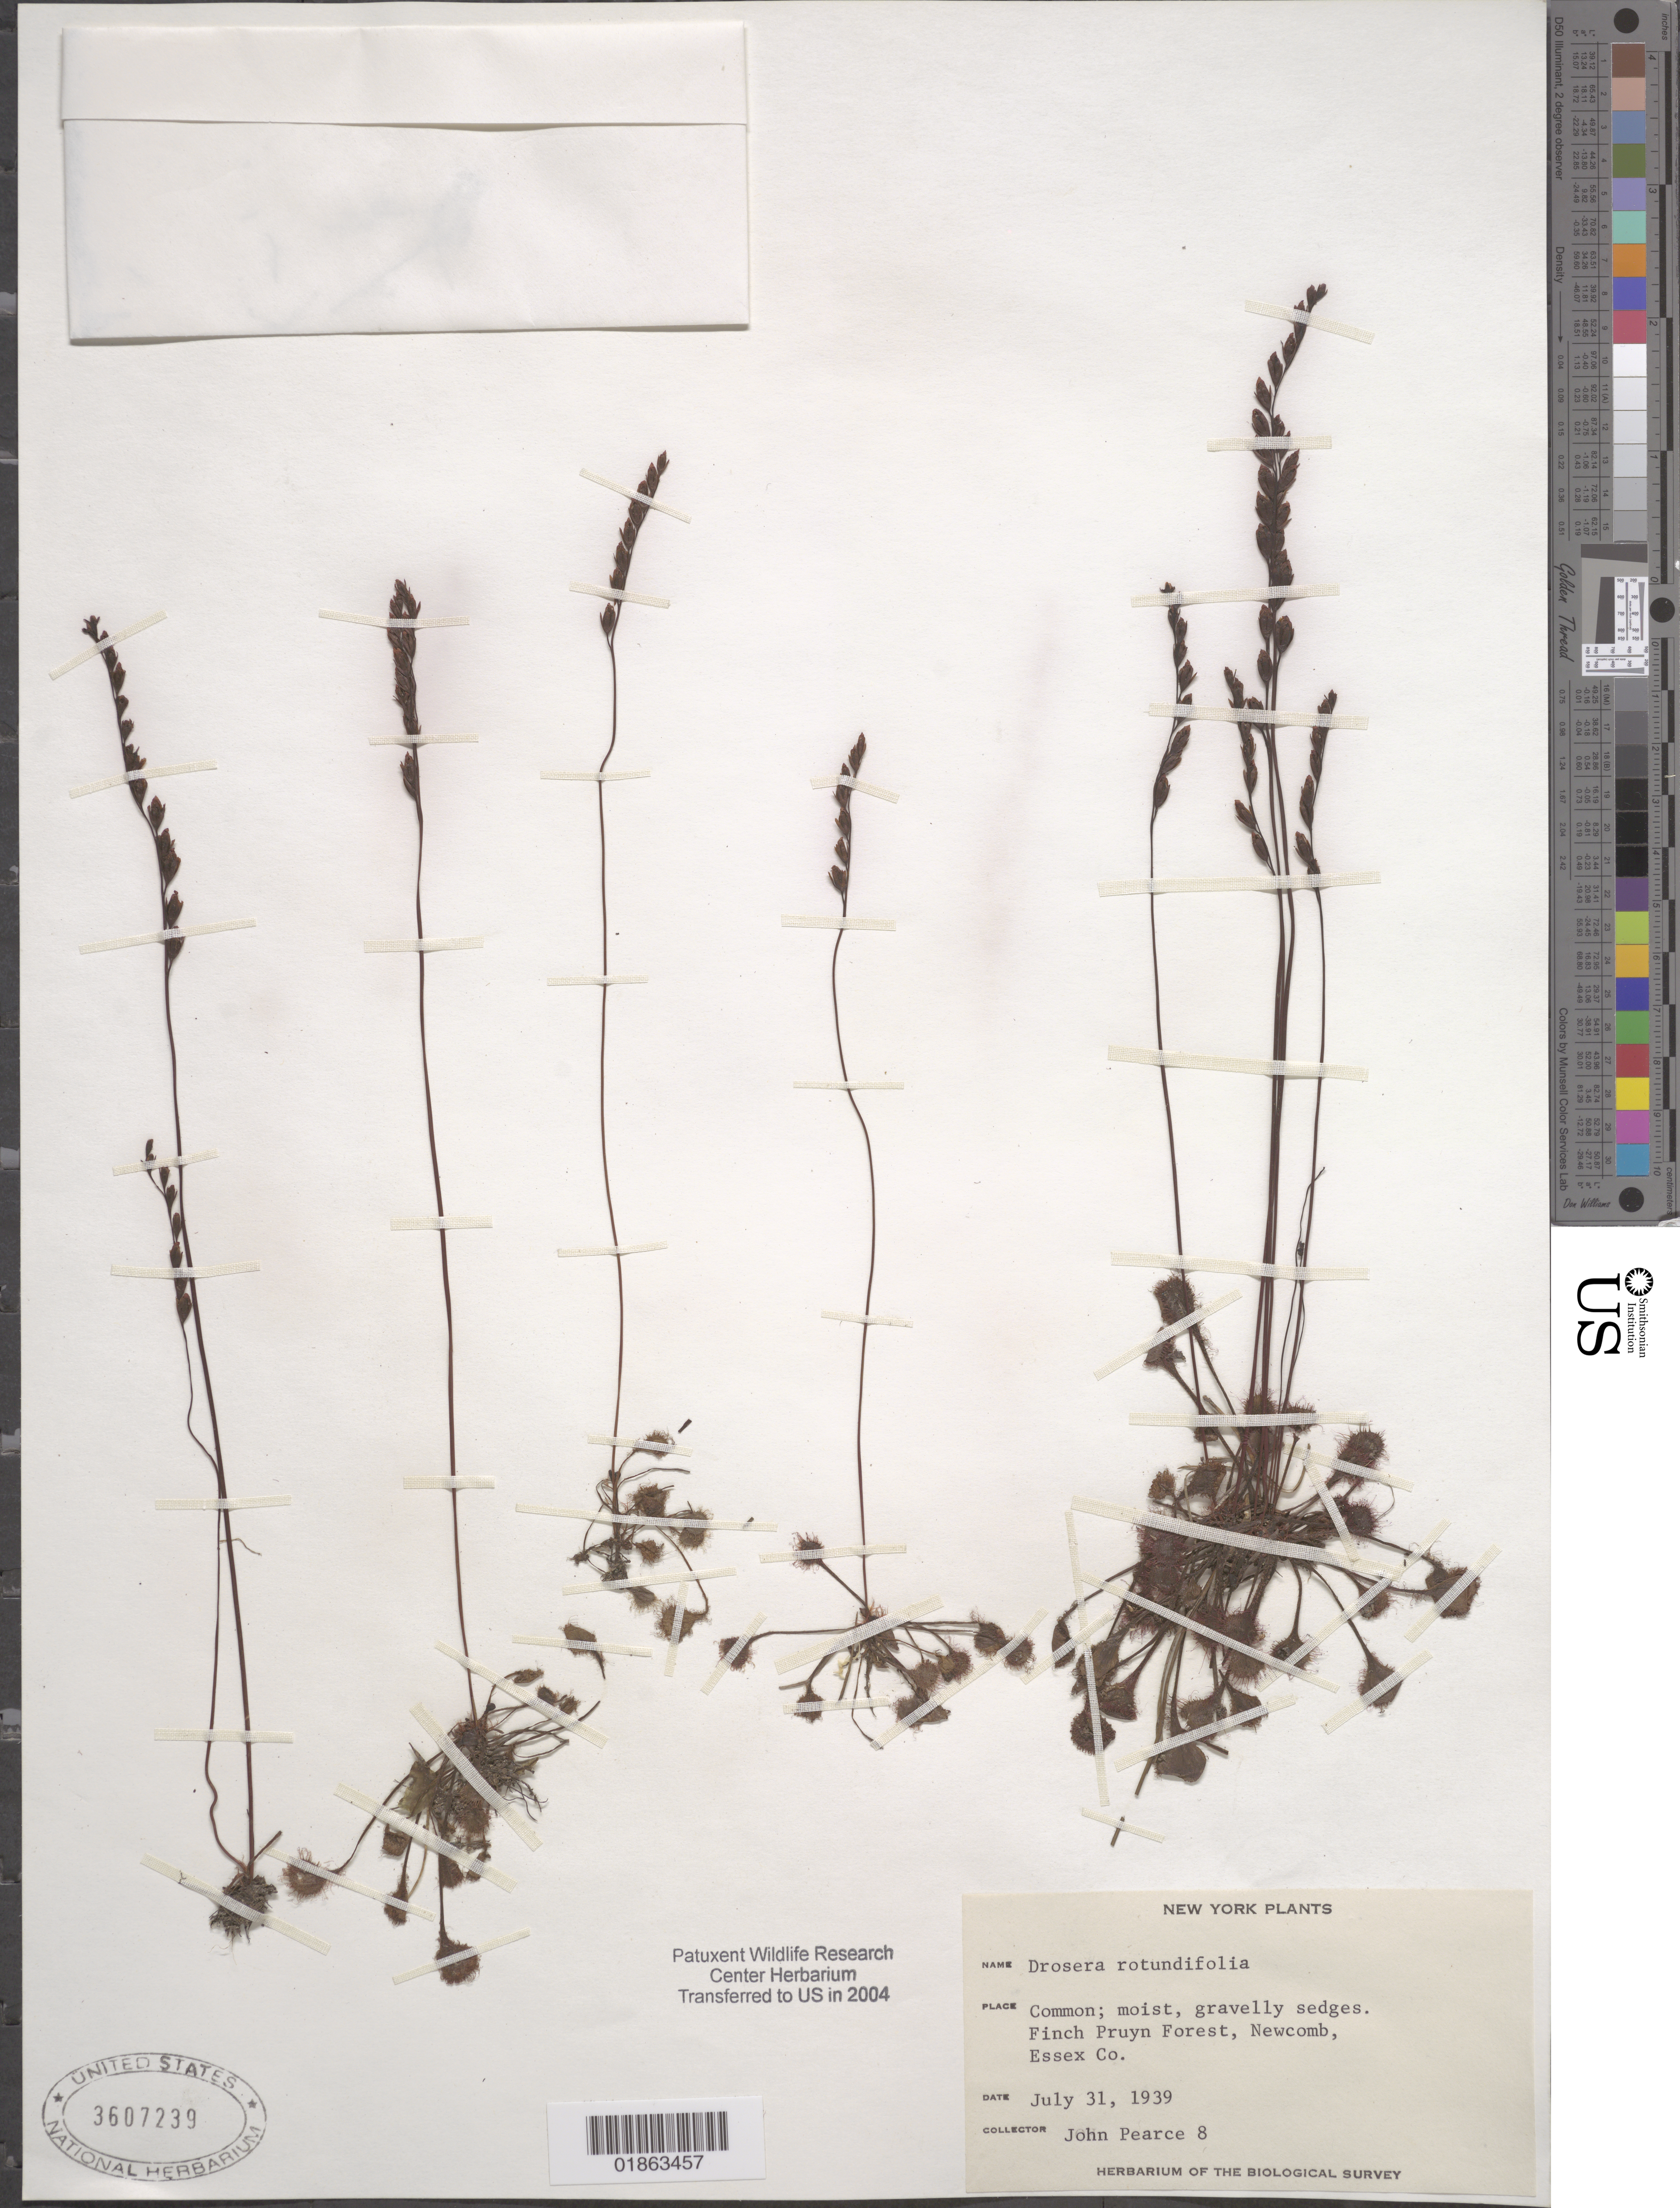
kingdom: Plantae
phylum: Tracheophyta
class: Magnoliopsida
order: Caryophyllales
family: Droseraceae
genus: Drosera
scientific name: Drosera rotundifolia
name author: L.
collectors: J. Pearce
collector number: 8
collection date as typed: July 31, 1939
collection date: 1939-07-31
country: United States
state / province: New York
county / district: Essex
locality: Finch Pruyn Forest, Newcomb, Essex Co.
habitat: moist, gravelly sedges.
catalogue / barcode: US 3607239